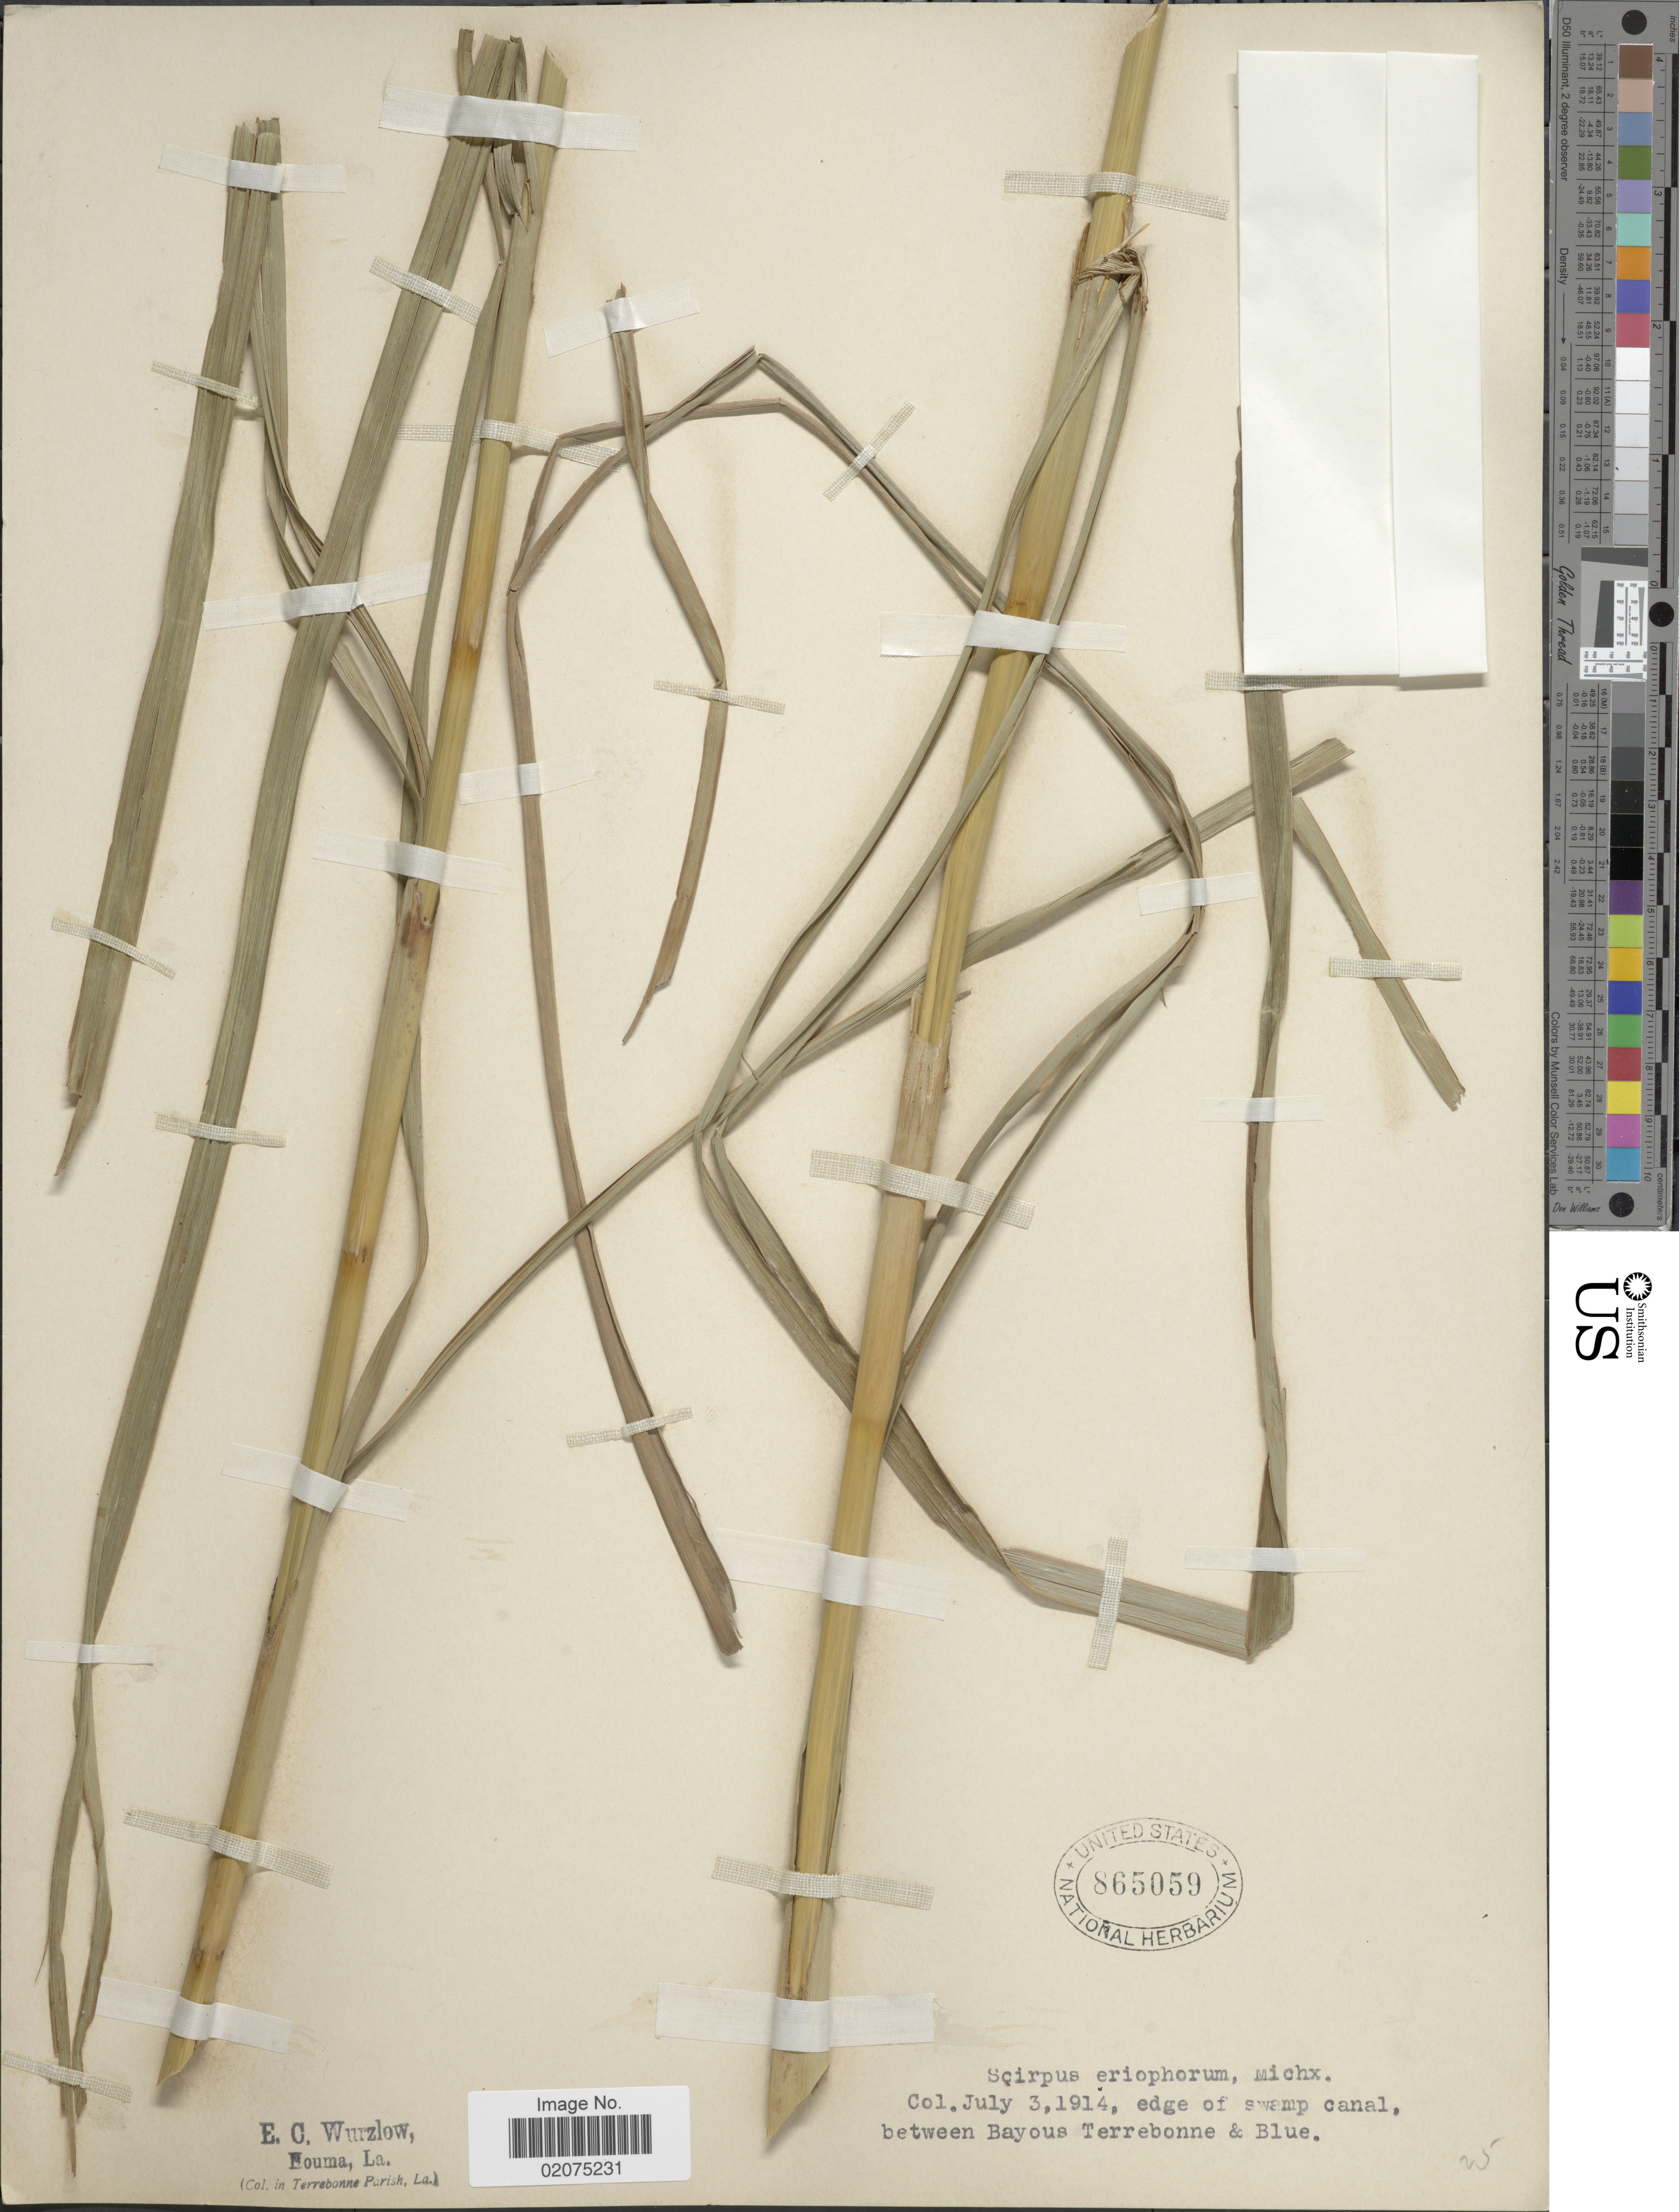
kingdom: Plantae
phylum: Tracheophyta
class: Liliopsida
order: Poales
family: Cyperaceae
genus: Scirpus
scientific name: Scirpus cyperinus var. eriophorum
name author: (Michx.) Kuntze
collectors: E. Wurzlow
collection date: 1914-07-03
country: United States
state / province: Louisiana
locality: Between Bayous Terrebonne & Blue, Terrebonne Parish, La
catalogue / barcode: US 865059